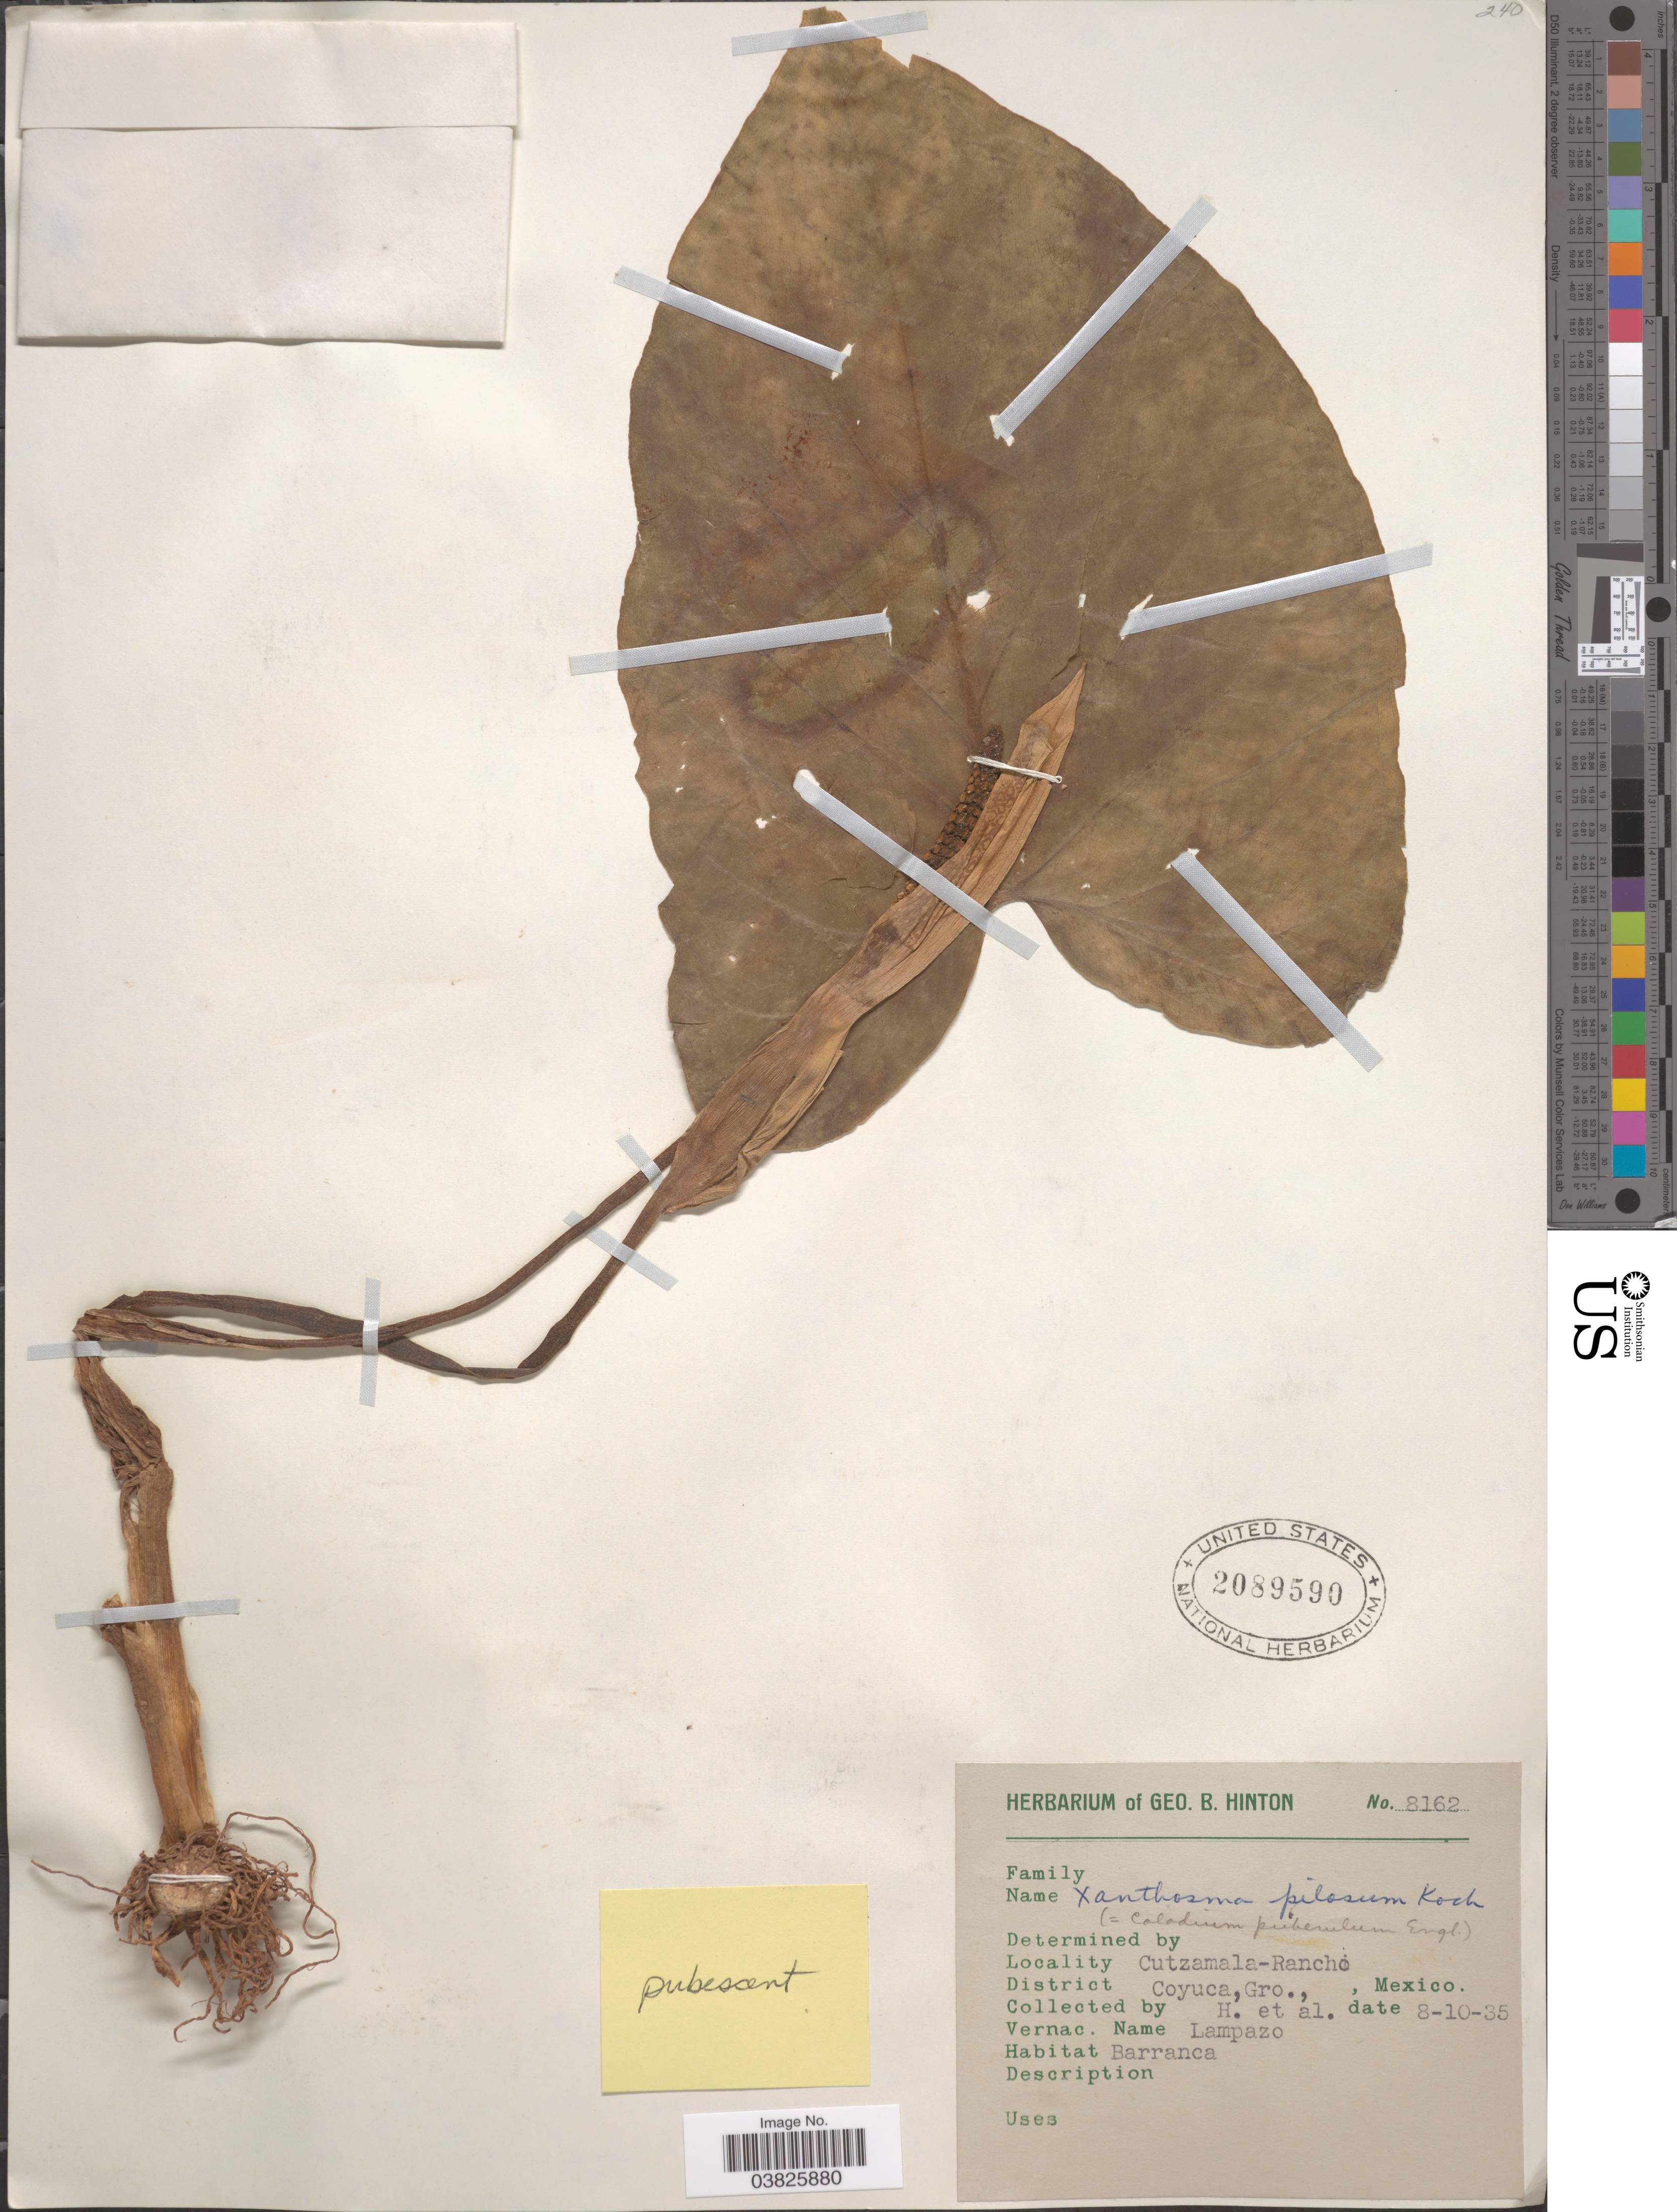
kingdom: Plantae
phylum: Tracheophyta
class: Liliopsida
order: Alismatales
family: Araceae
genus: Xanthosoma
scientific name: Xanthosoma pilosum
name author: K. Koch & Augustin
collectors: G. B. Hinton & et al.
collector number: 8162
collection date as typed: Transcribed d/m/y: 8/10/35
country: Mexico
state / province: Guerrero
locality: Cutzamala-Rancho. District Coyuca.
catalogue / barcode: US 2089590